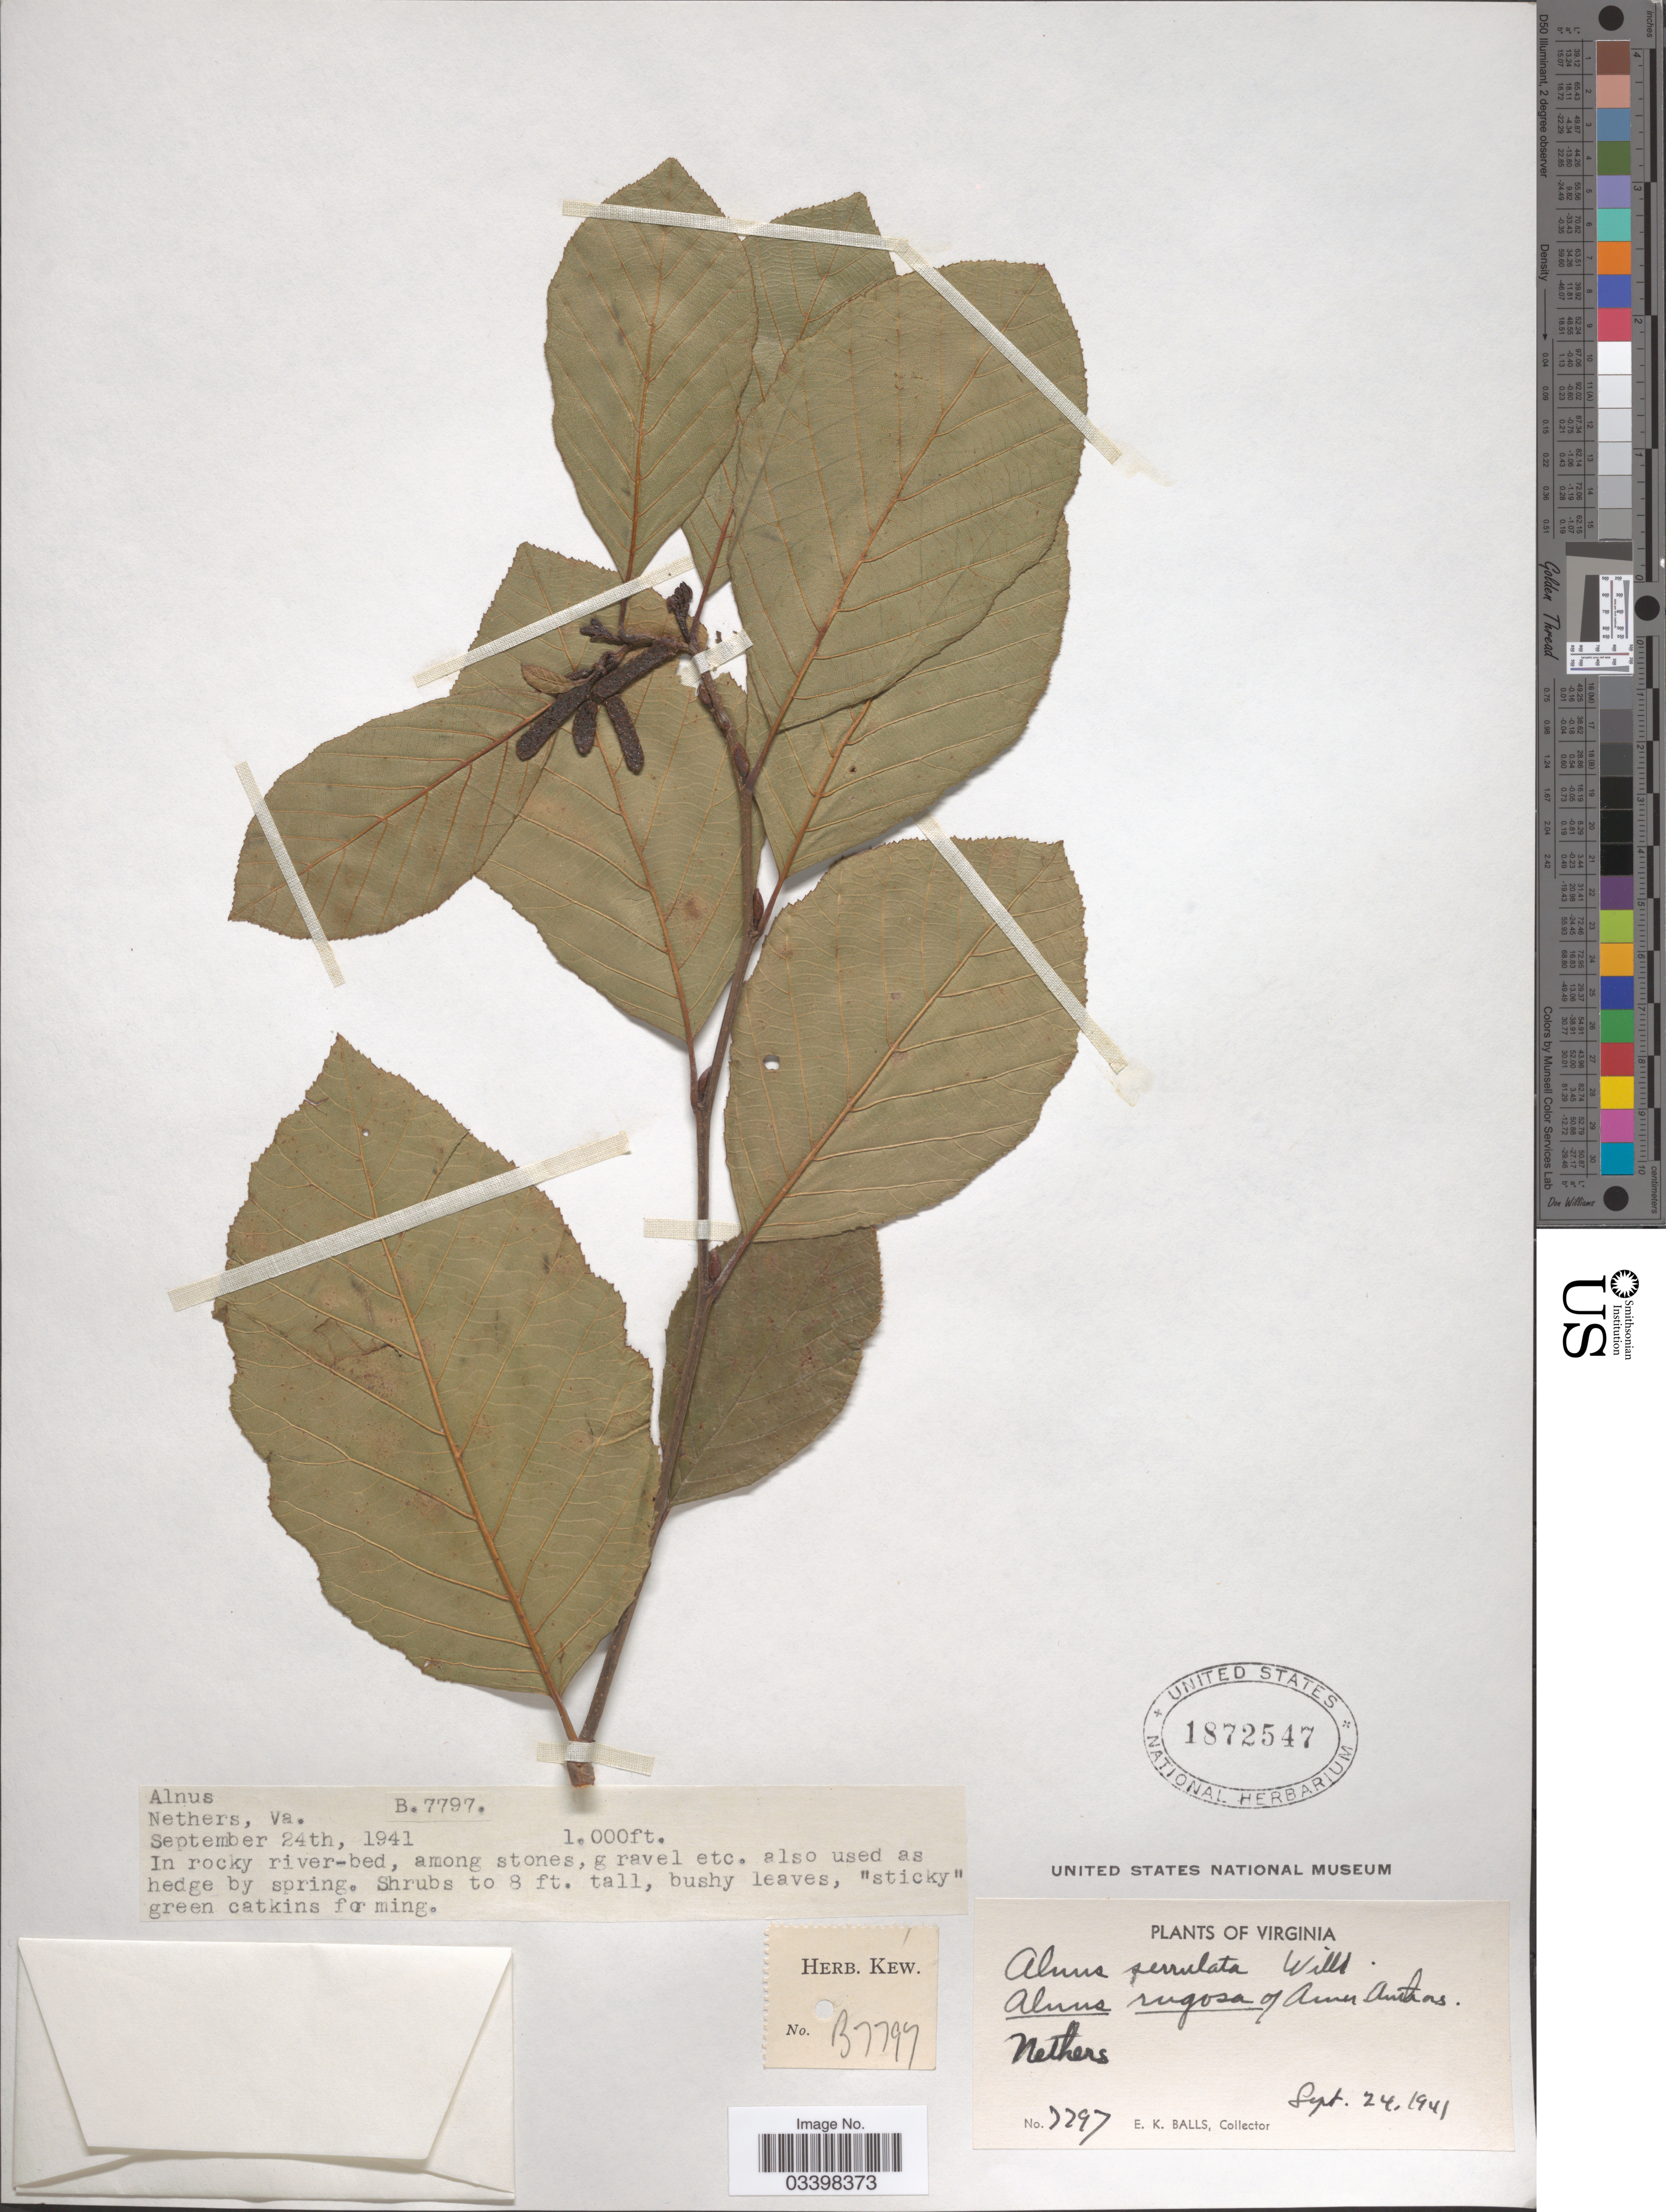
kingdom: Plantae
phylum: Tracheophyta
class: Magnoliopsida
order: Fagales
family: Betulaceae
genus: Alnus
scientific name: Alnus serrulata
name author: (Aiton) Willd.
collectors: E. K. Balls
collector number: B7797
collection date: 1941-09-24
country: United States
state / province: Virginia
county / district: Madison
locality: Nethers.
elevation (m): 305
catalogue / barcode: US 1872547